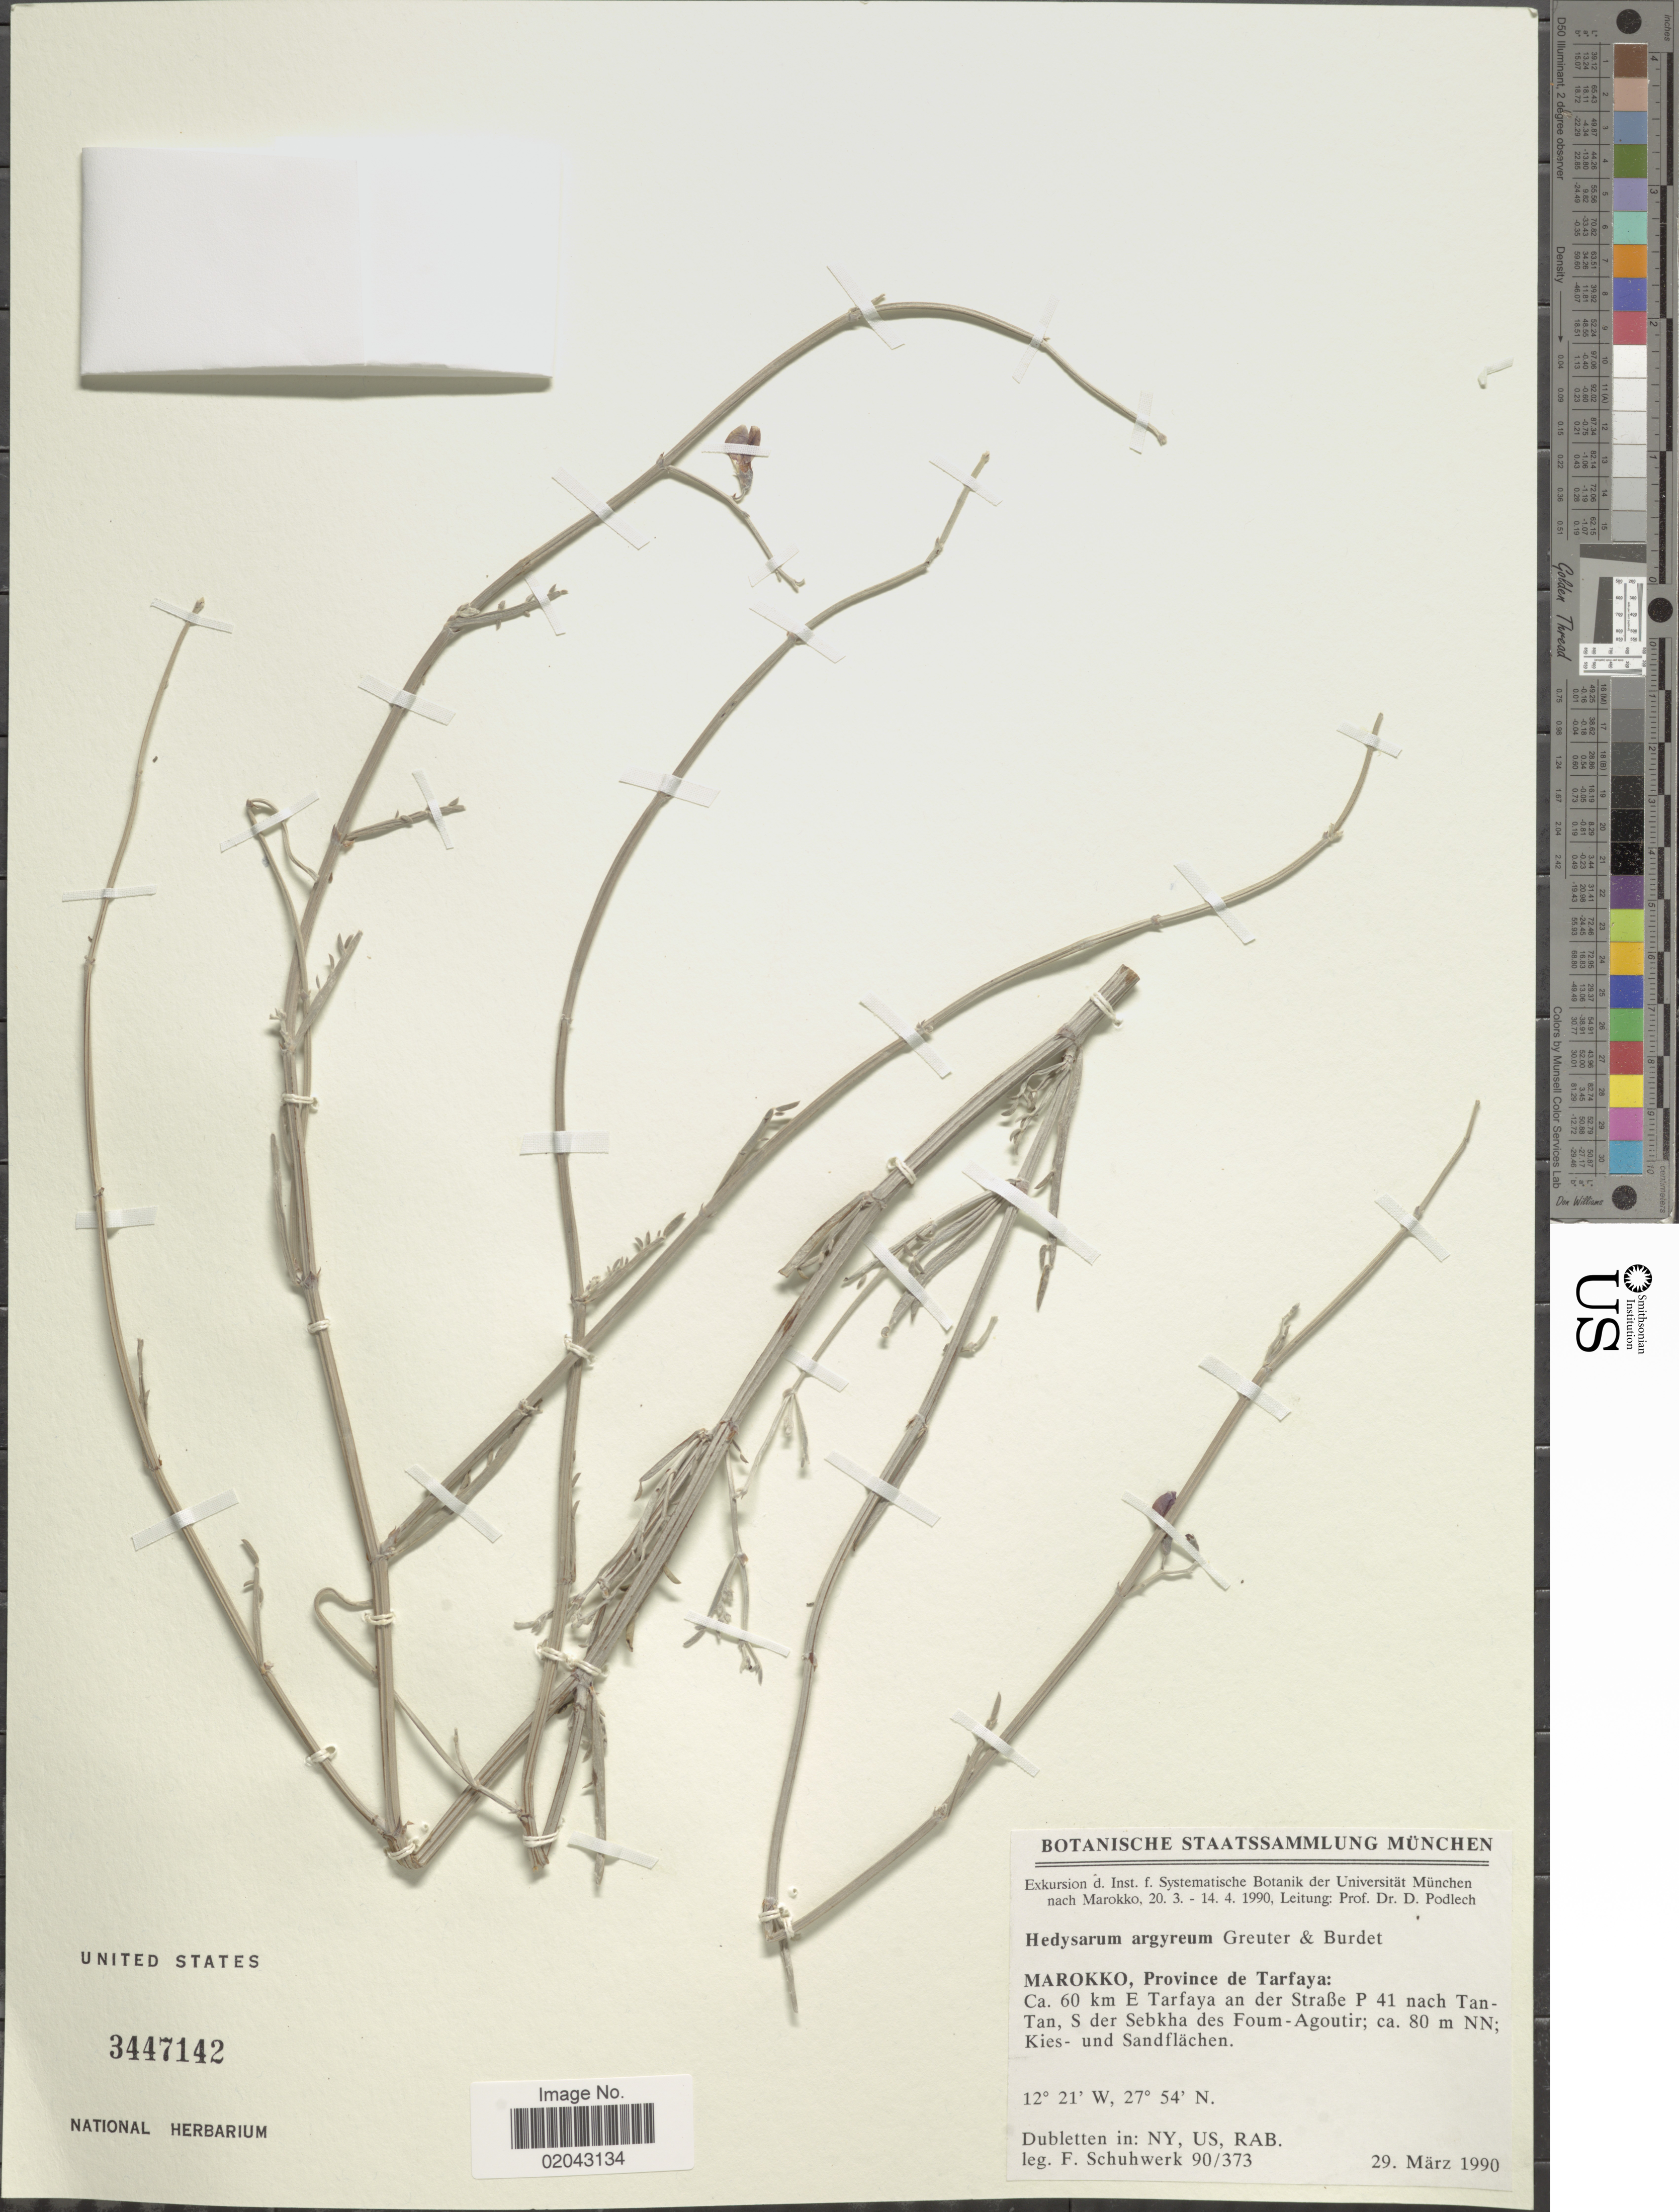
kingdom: Plantae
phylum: Tracheophyta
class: Magnoliopsida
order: Fabales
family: Fabaceae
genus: Greuteria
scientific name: Greuteria argyrea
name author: (Greuter & Burdet) Amirahm. & Kaz. Osaloo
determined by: Strong, Mark T., (BOT), Smithsonian Institution - National Museum of Natural History (UNITED STATES)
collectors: Schuhwerk, F.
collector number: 90/373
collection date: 1990-03-29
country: Morocco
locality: Marokko, province de Tarfaya: Ca. 60 km E Tarfaya an der Strabe P41 nach Tan Tan, S der Sebkha des Foum-Agoutir . ca 80 m NN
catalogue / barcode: US 3447142